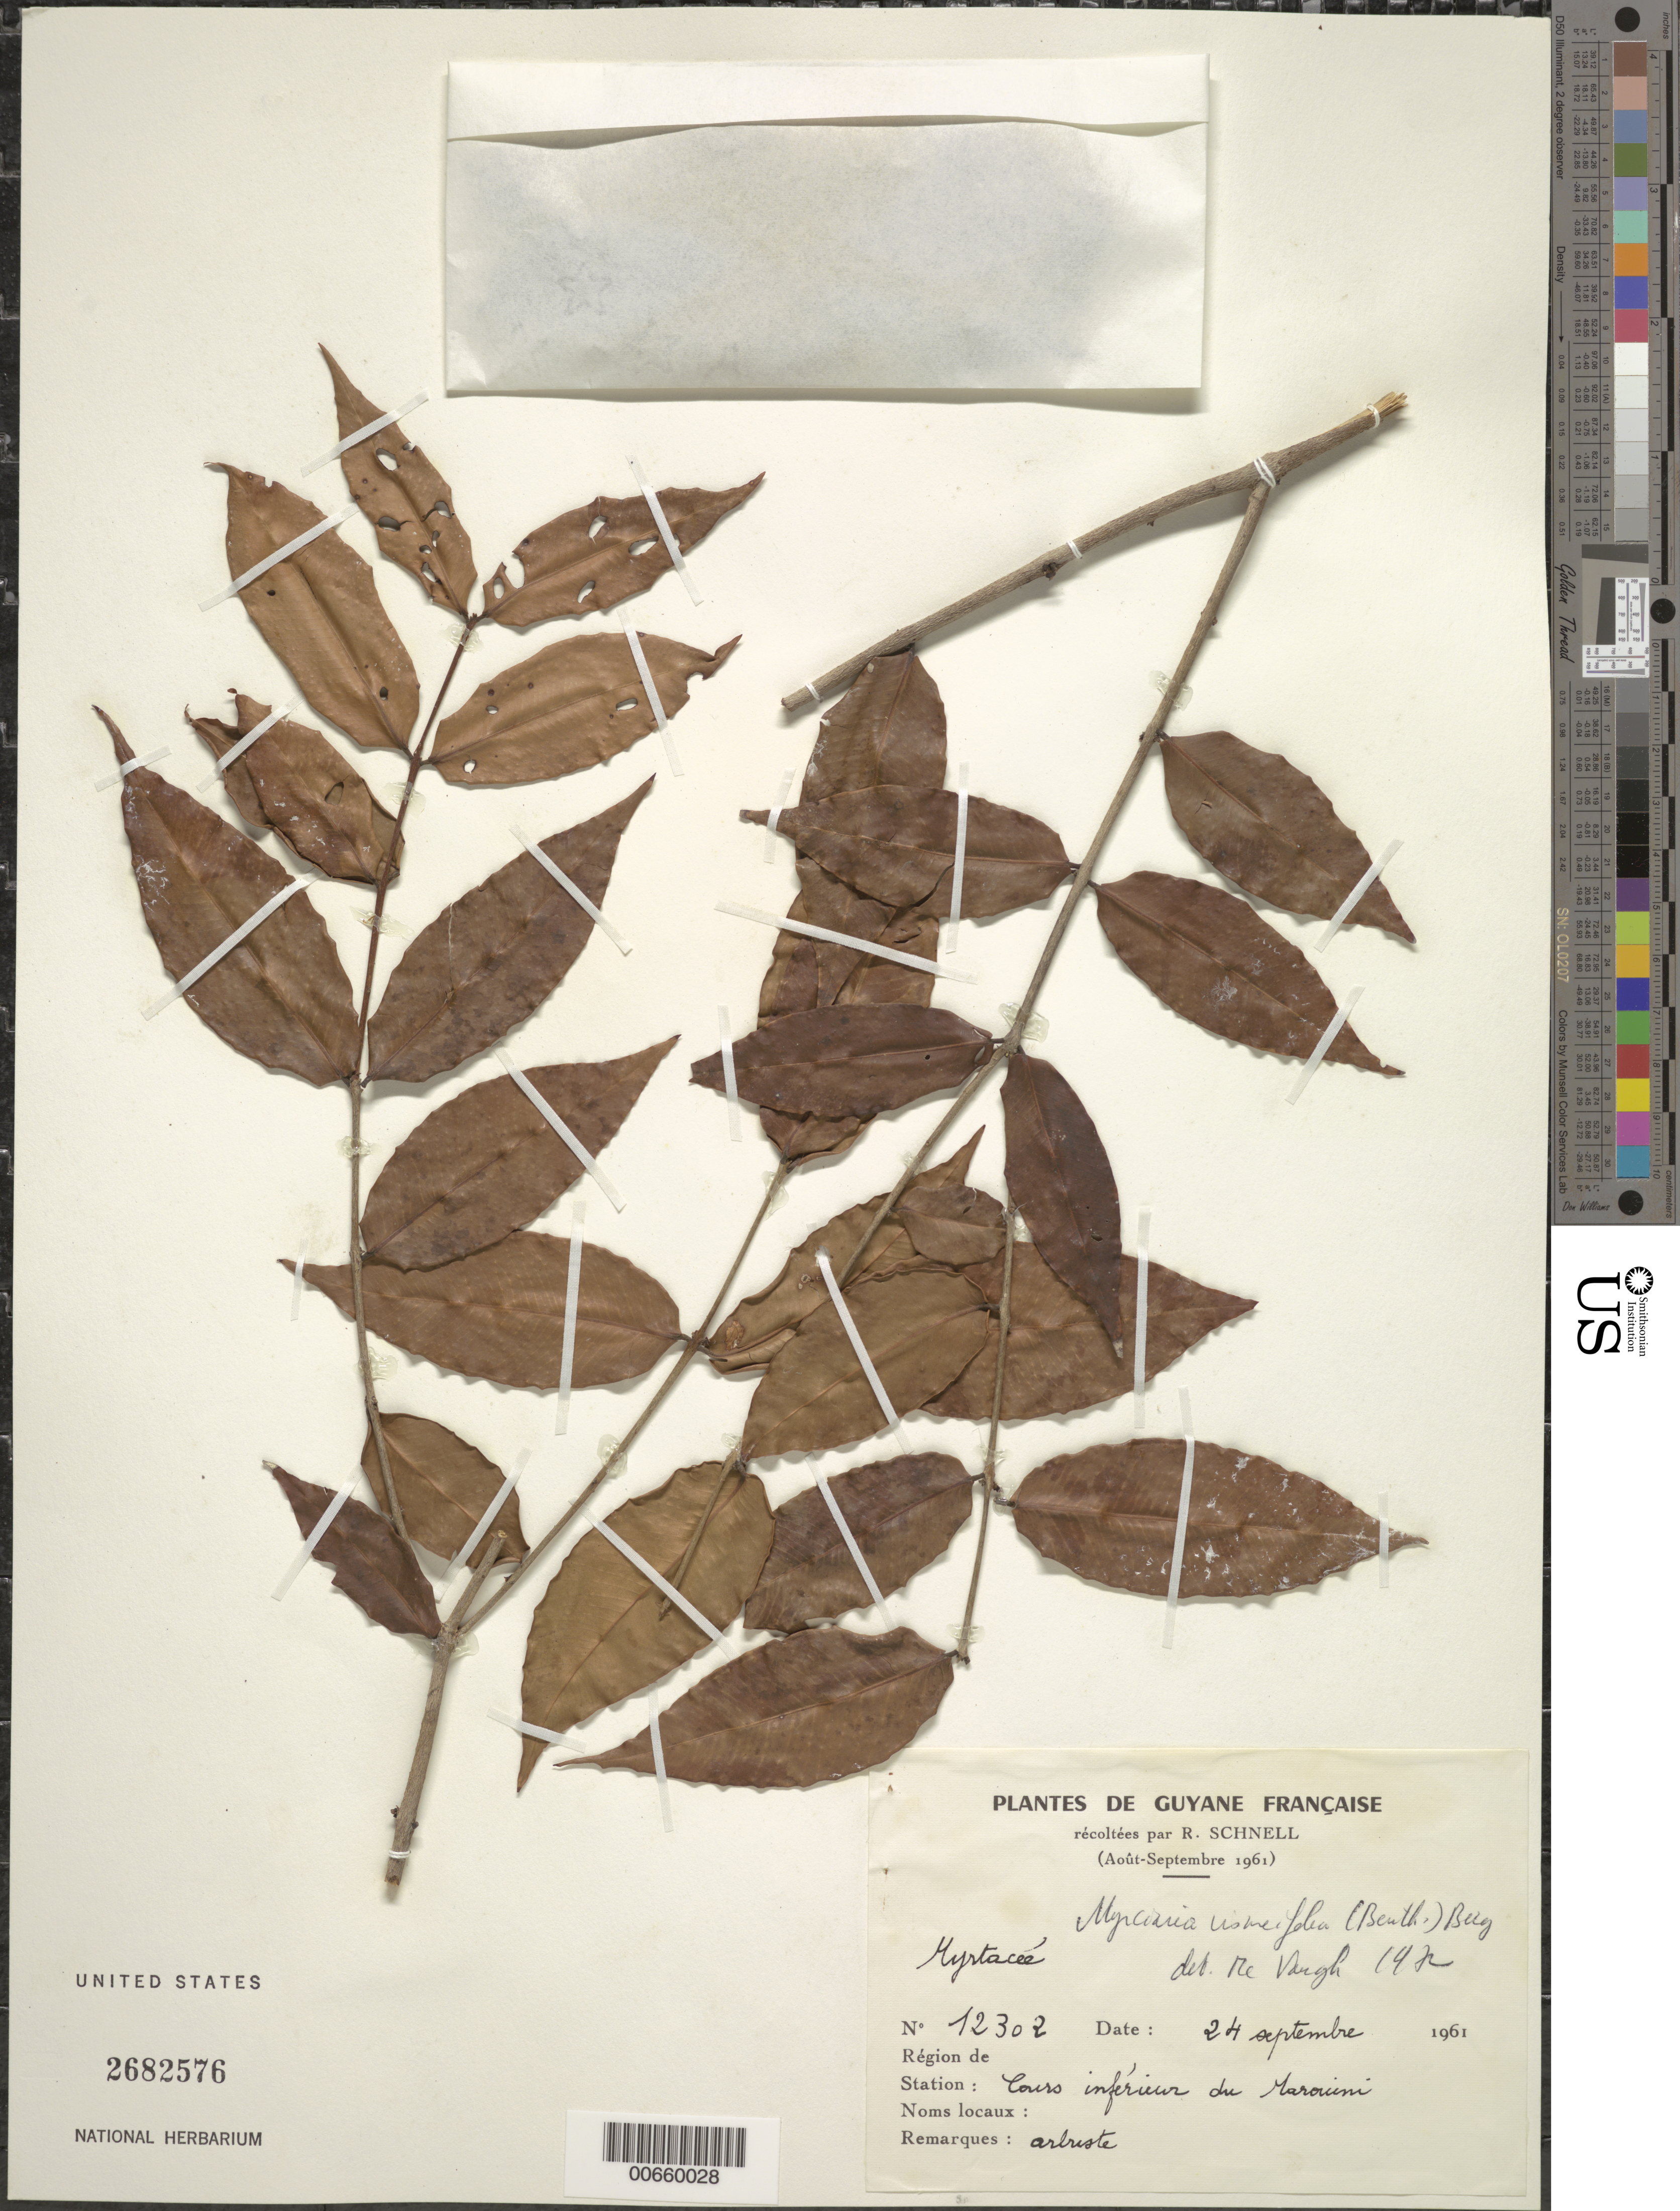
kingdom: Plantae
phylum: Tracheophyta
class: Magnoliopsida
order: Myrtales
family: Myrtaceae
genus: Myrciaria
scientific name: Myrciaria vismiifolia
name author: (Benth.) O. Berg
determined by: McVaugh, R.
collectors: R. A. Schnell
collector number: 12302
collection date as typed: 24-Sep-61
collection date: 1961-09-24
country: French Guiana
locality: Maroni, cours inferieur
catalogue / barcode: US 2682576